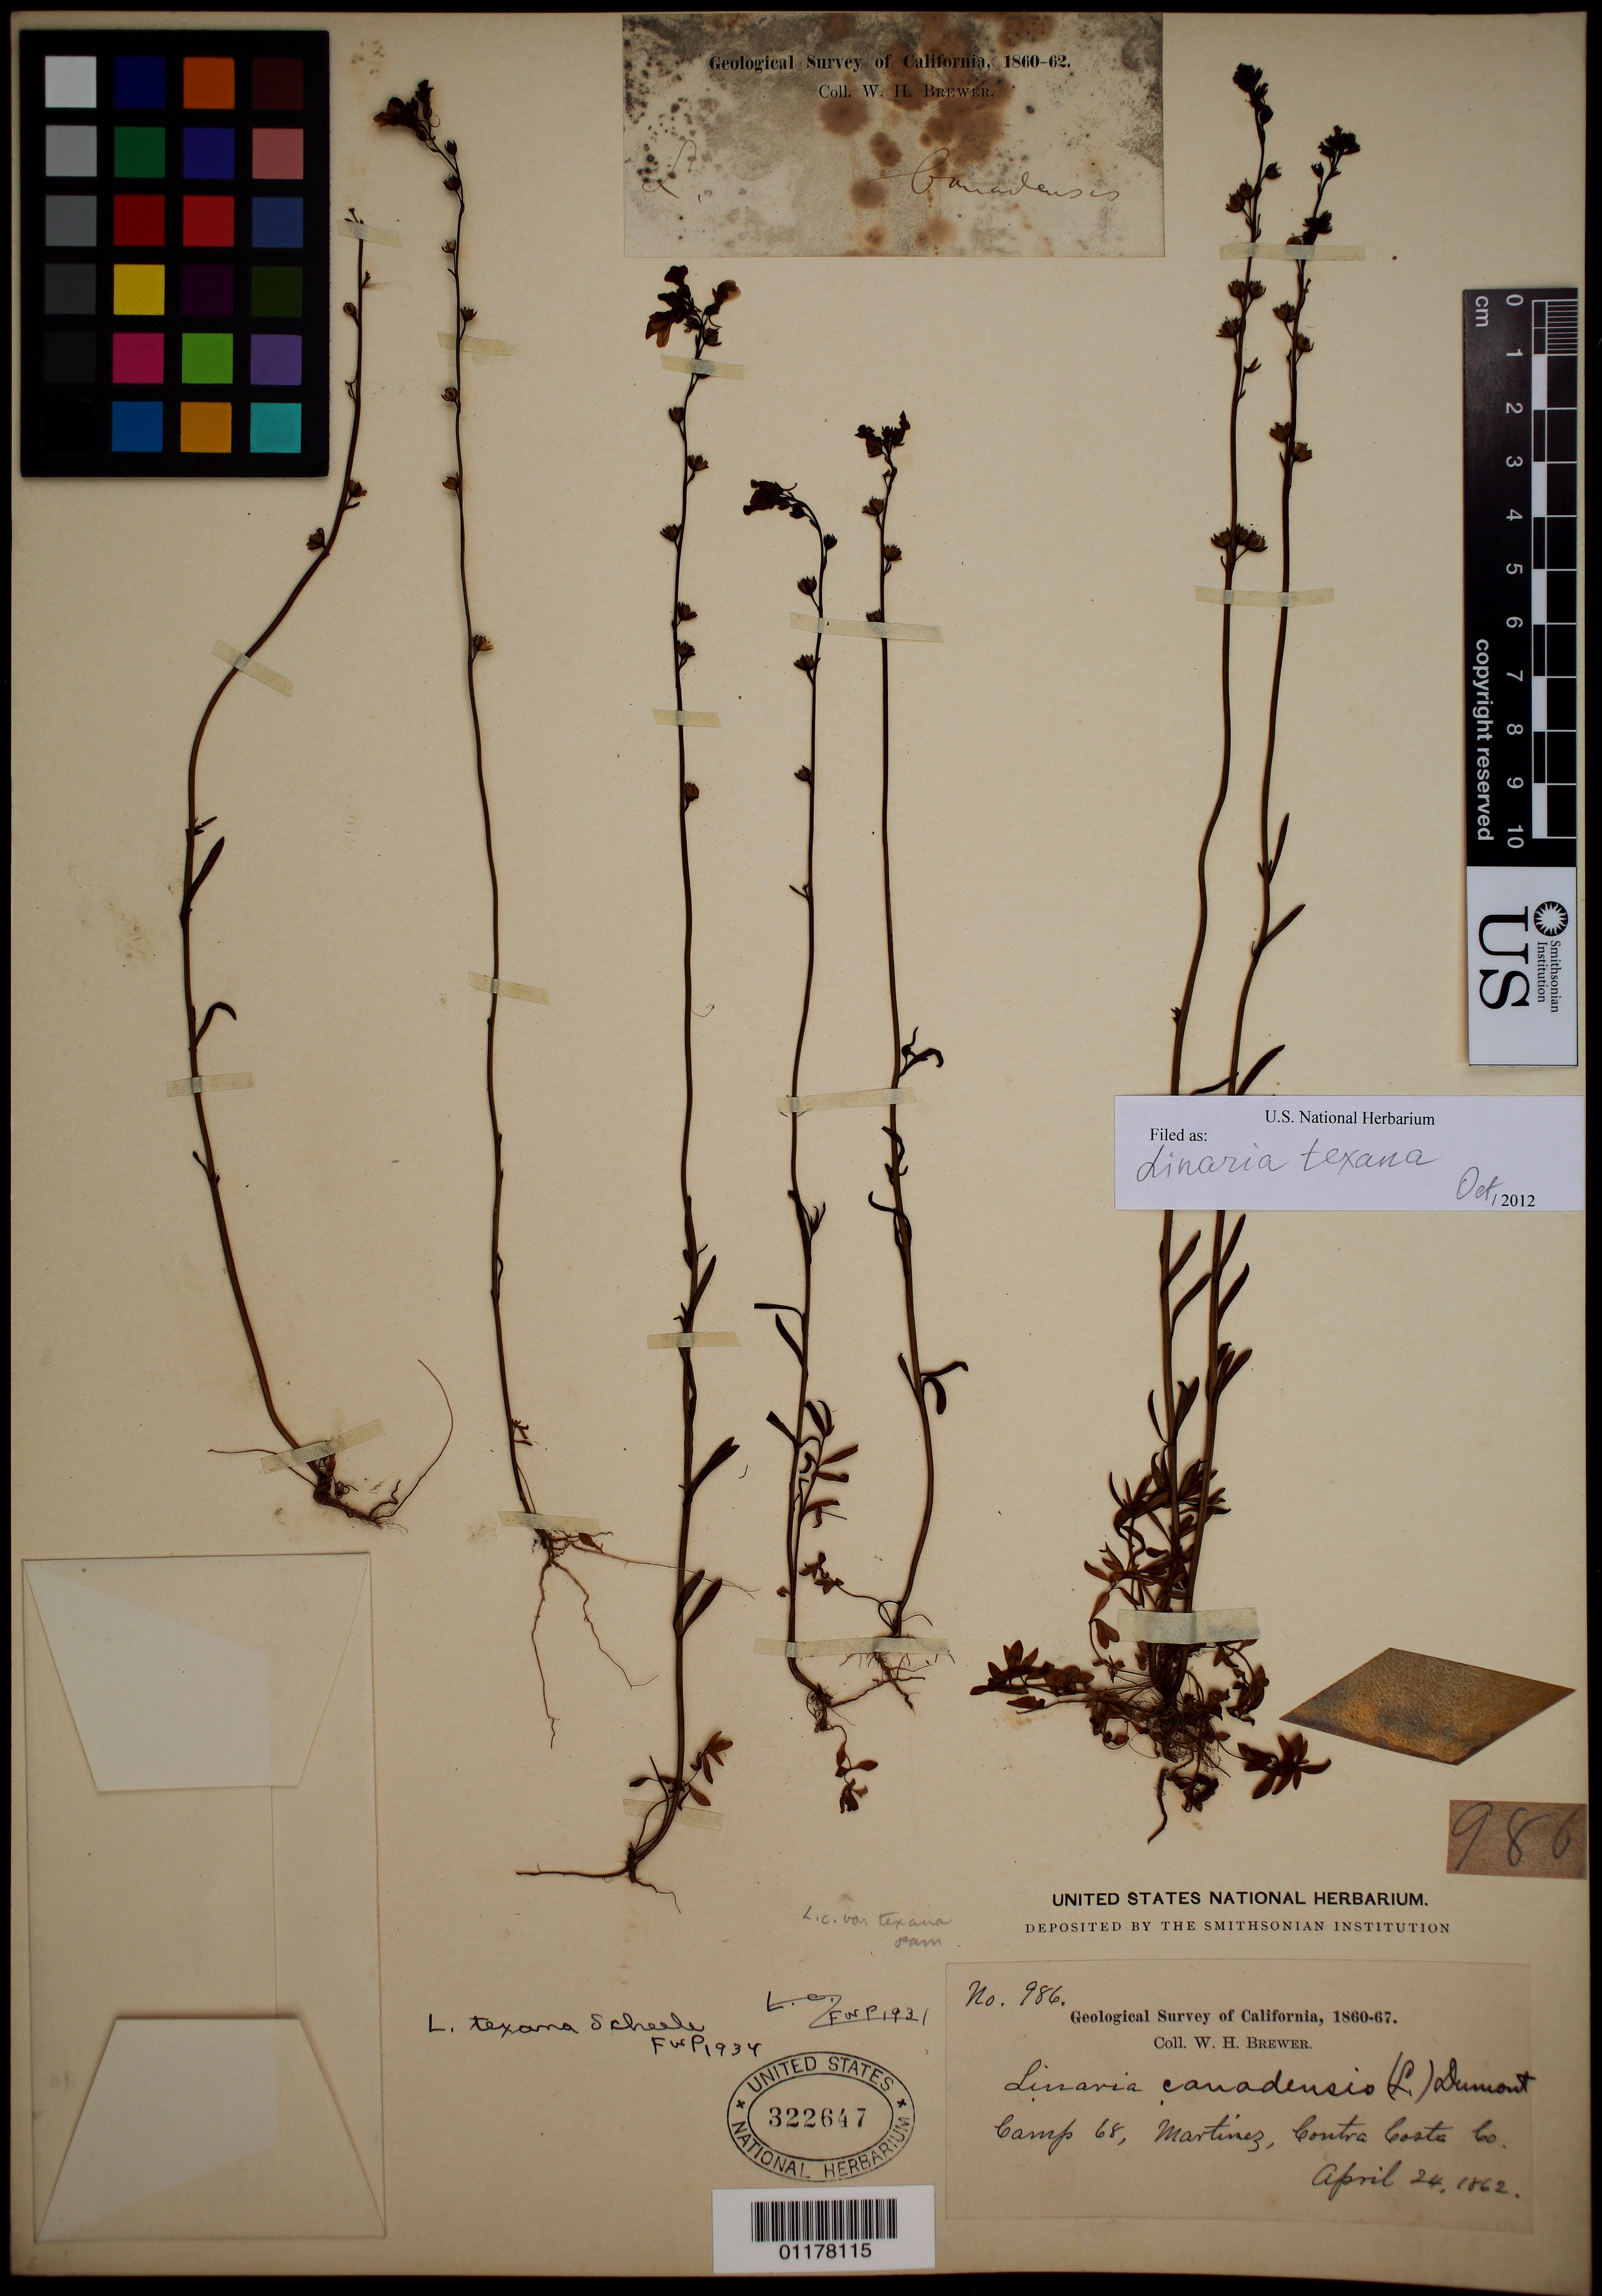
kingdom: Plantae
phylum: Tracheophyta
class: Magnoliopsida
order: Lamiales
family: Plantaginaceae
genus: Linaria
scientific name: Linaria texana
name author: Scheele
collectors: W. H. Brewer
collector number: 986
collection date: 1862-04-24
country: United States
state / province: California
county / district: Contra Costa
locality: Camp 68, Martinez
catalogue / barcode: US 322647